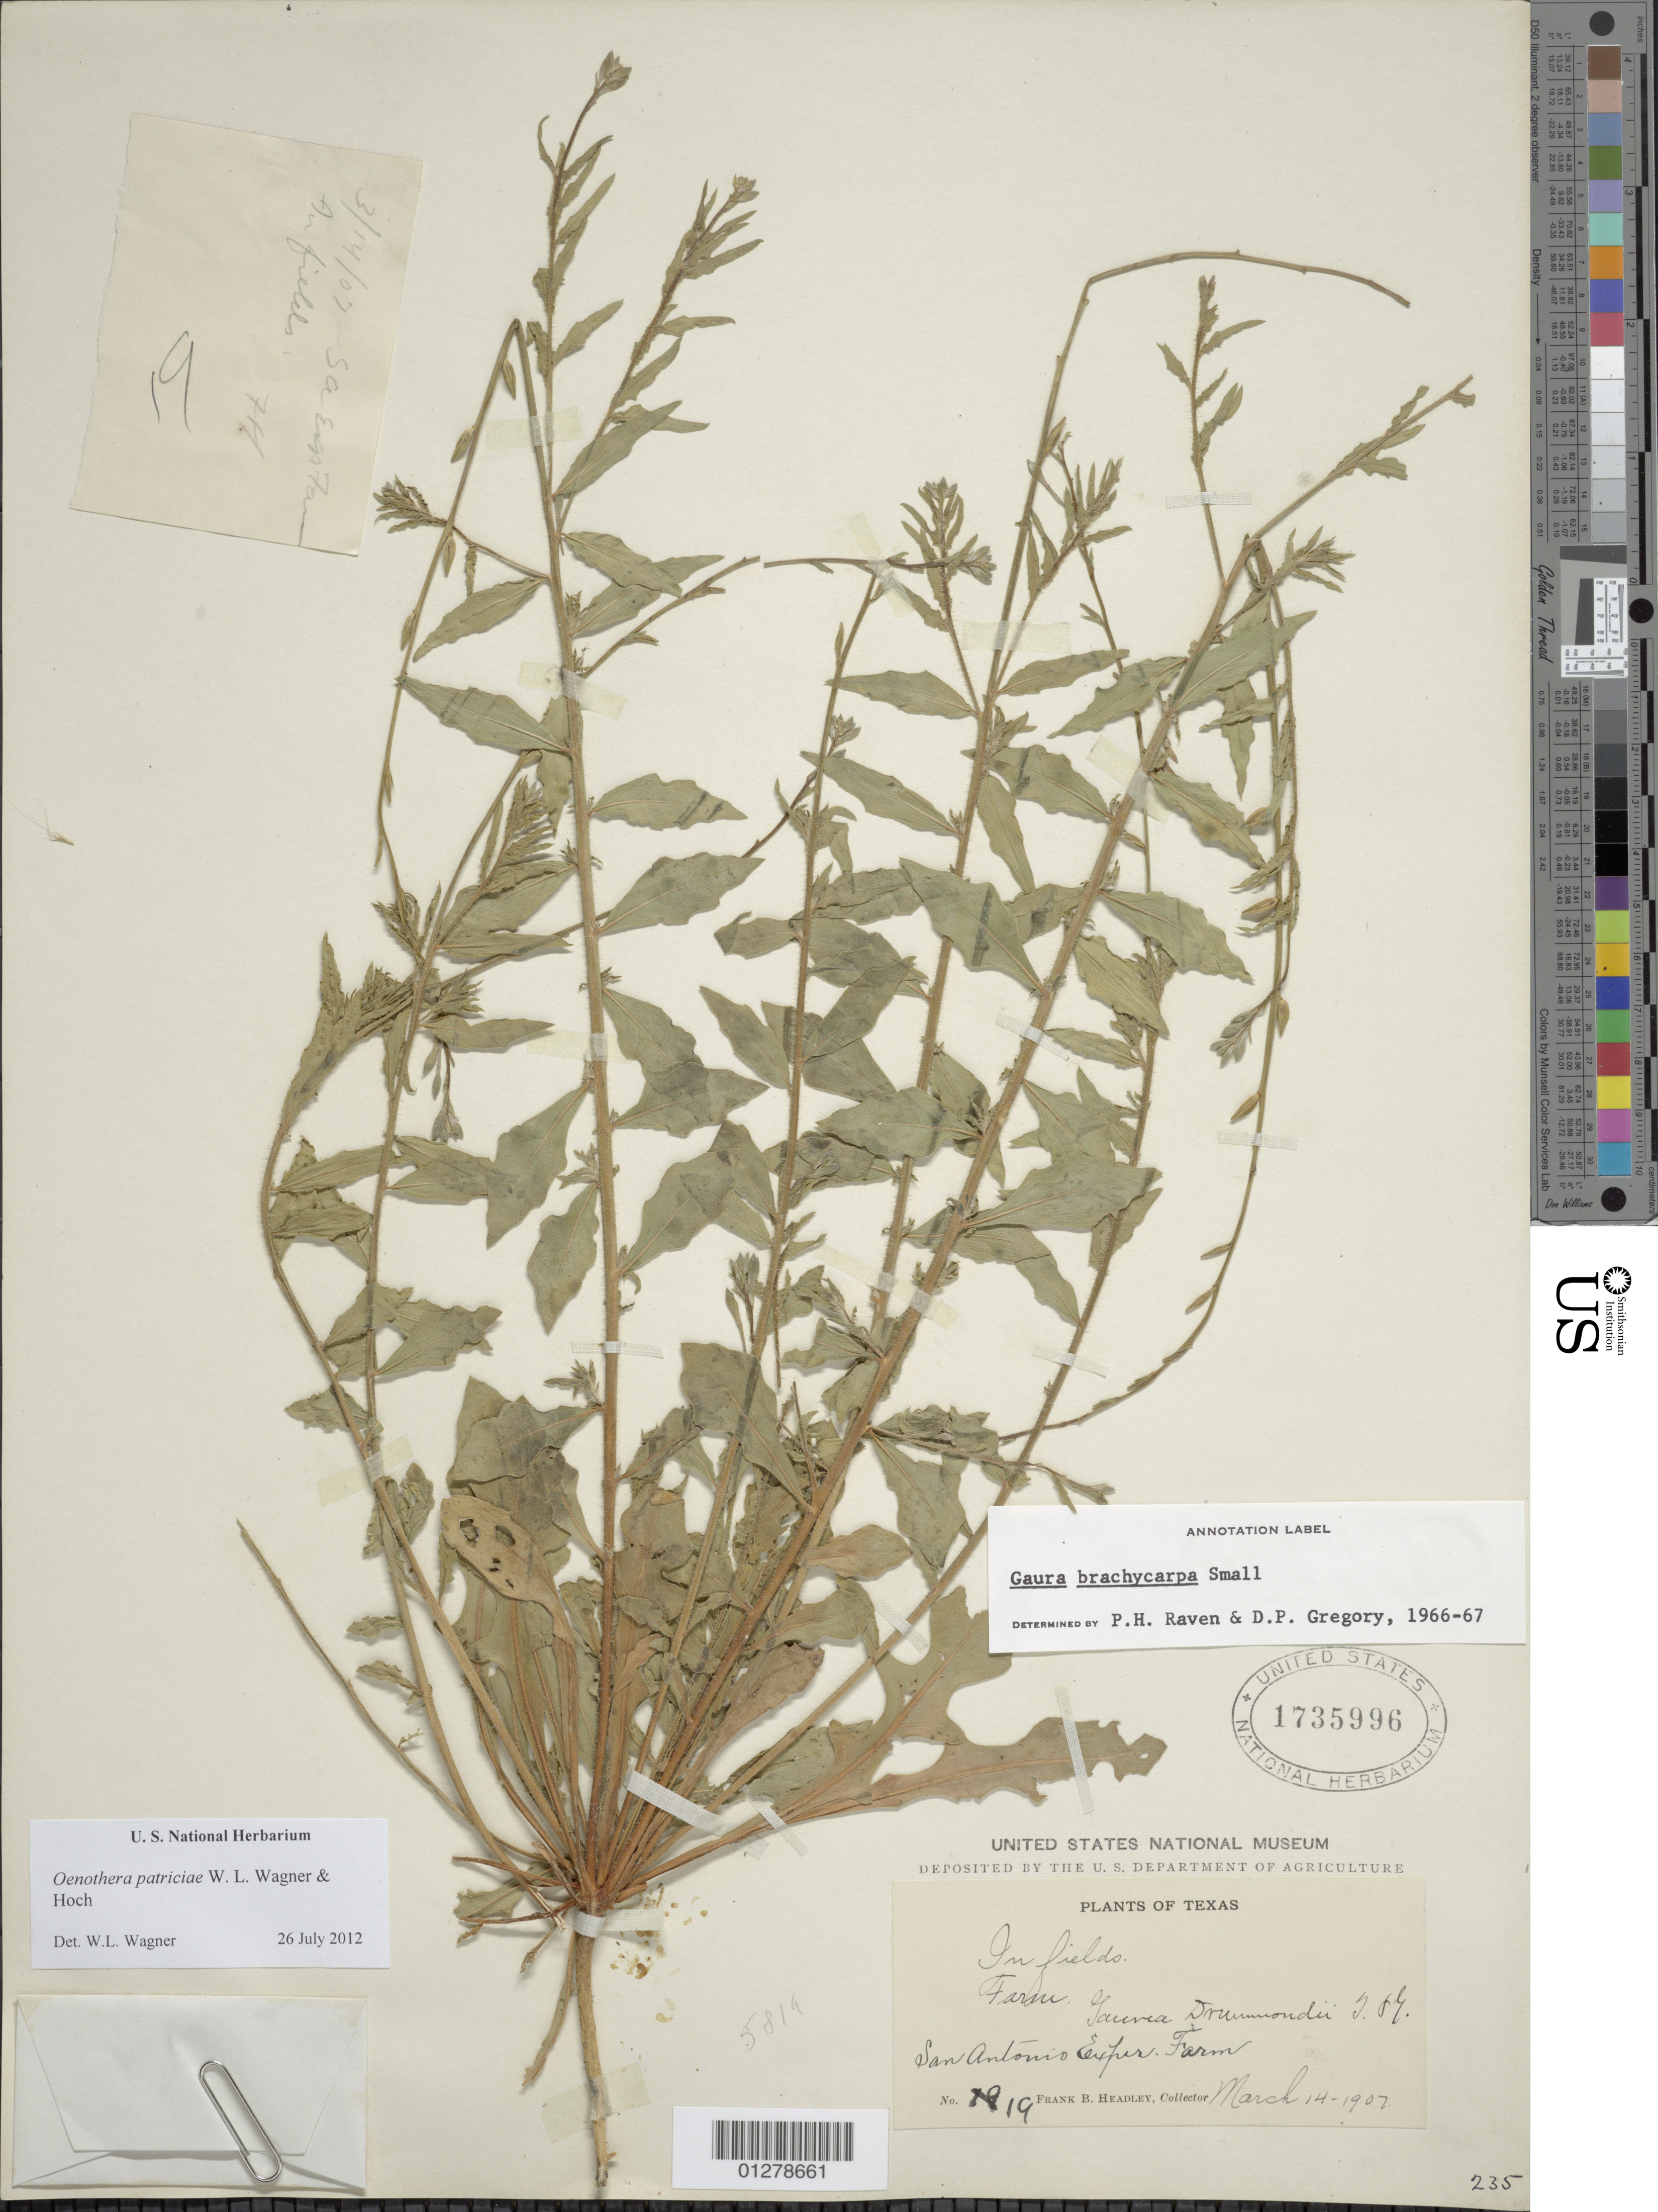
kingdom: Plantae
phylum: Tracheophyta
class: Magnoliopsida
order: Myrtales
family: Onagraceae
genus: Oenothera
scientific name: Oenothera patriciae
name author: W.L. Wagner & Hoch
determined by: Wagner, W. L., (BOT), Smithsonian Institution - National Museum of Natural History (UNITED STATES)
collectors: F. B. Headley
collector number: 19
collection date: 1907-03-14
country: United States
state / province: Texas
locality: San Antonio Experimental Farm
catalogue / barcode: US 1735996